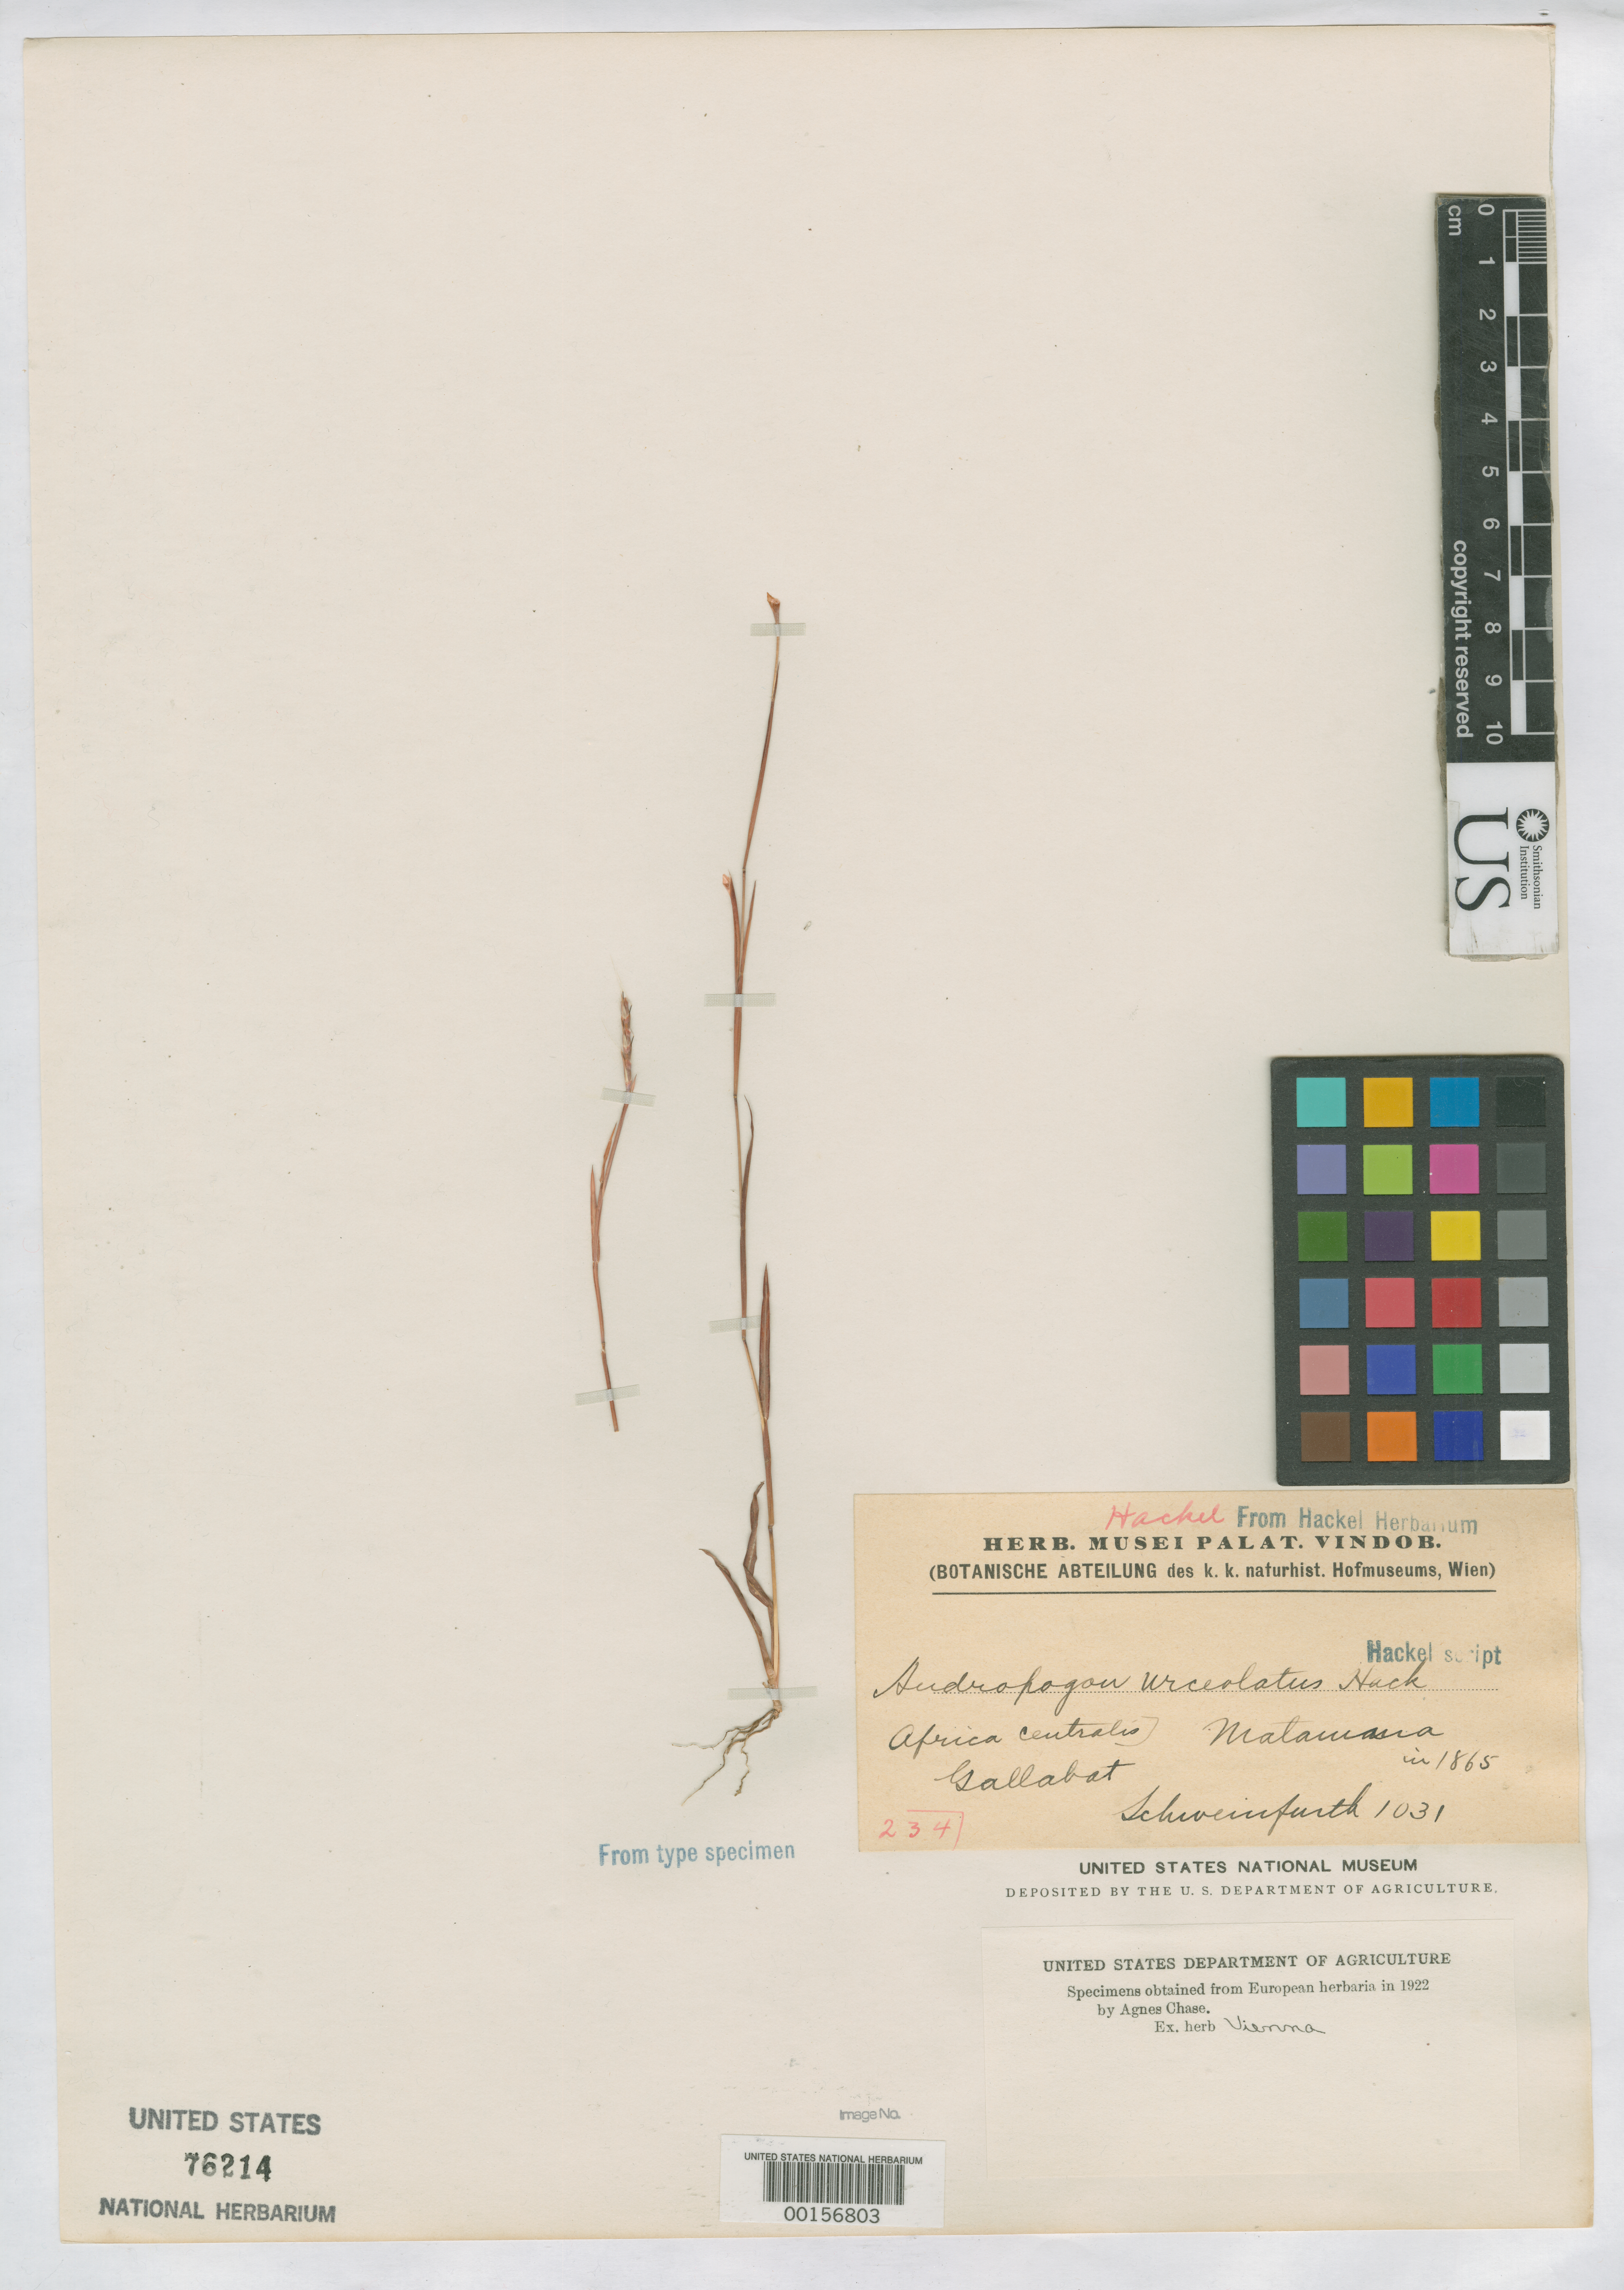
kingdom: Plantae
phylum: Tracheophyta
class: Liliopsida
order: Poales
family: Poaceae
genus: Andropogon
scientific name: Andropogon urceolatus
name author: Hack.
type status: Type Fragment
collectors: G. A. Schweinfurth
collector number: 1031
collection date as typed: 1865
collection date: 1865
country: Ethiopia / Sudan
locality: Metanama.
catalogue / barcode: US 76214